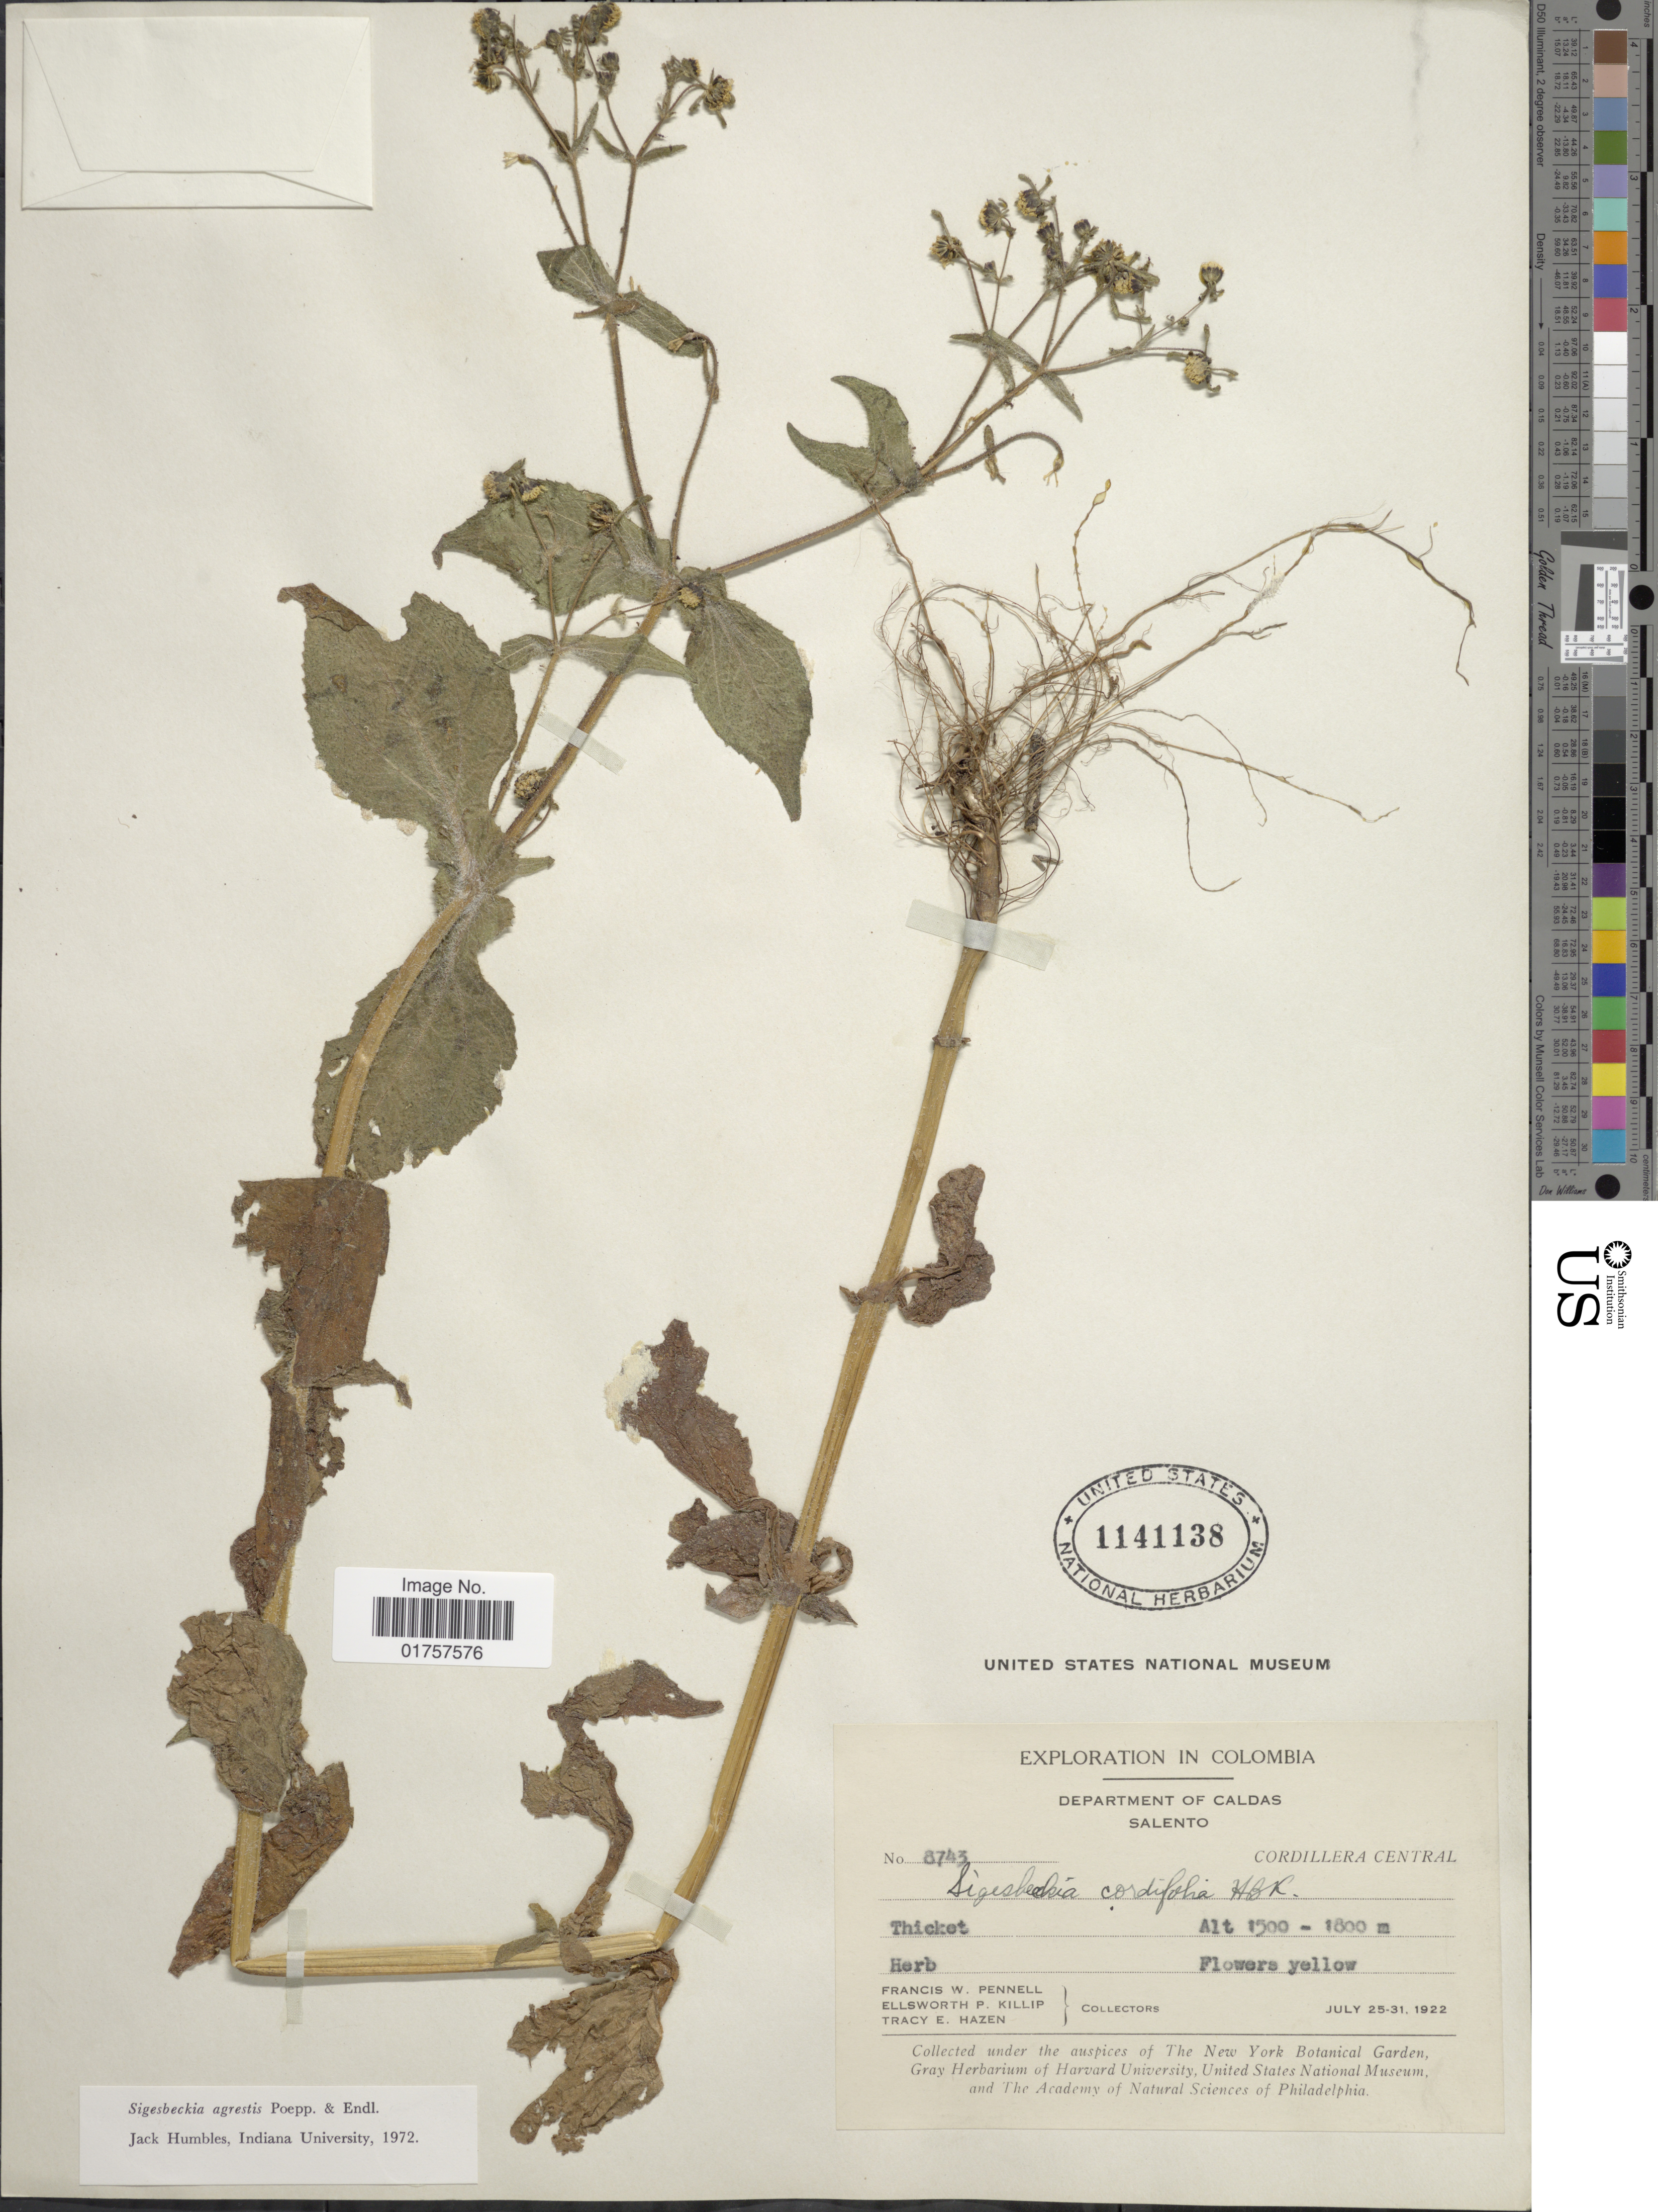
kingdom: Plantae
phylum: Tracheophyta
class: Magnoliopsida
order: Asterales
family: Asteraceae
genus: Sigesbeckia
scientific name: Sigesbeckia agrestis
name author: Poepp.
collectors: F. W. Pennell, E. P. Killip & T. E. Hazen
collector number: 8743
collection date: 1922-07-25/1922-07-31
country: Colombia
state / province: Caldas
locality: Salento. Cordillera Central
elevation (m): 1500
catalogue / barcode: US 1141138